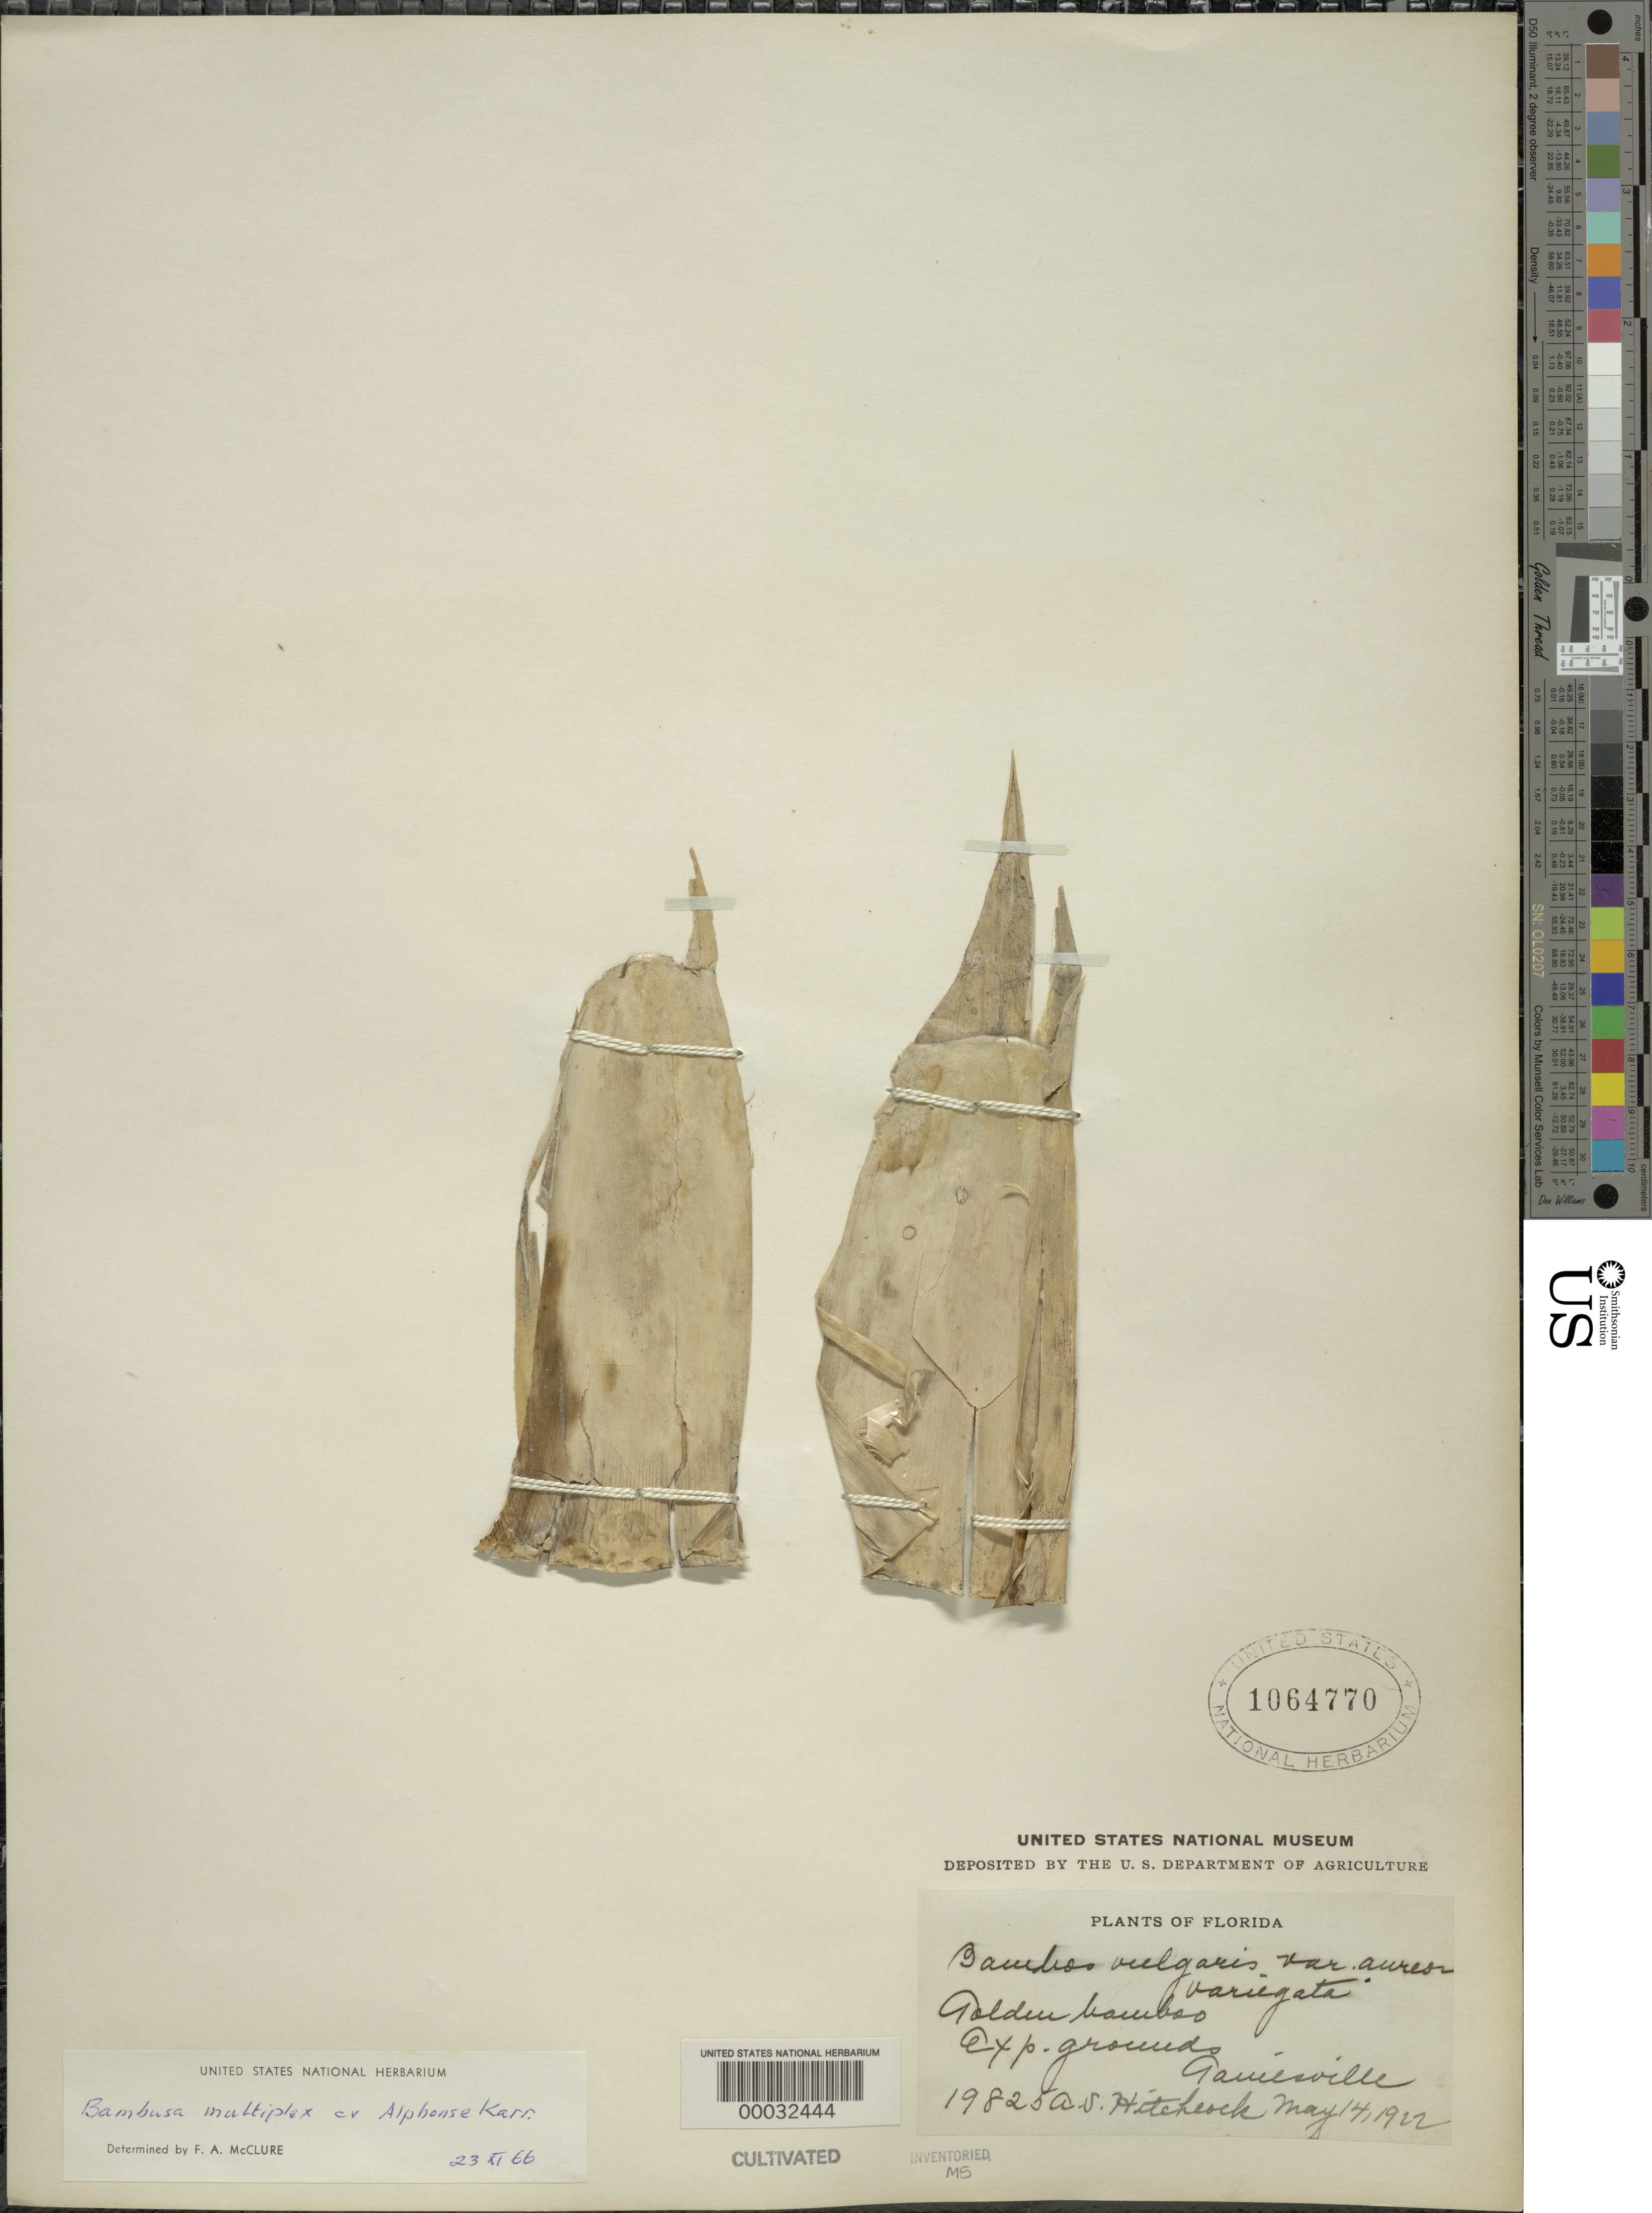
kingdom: Plantae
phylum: Tracheophyta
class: Liliopsida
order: Poales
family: Poaceae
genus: Bambusa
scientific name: Bambusa multiplex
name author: (Lour.) Raeusch. ex Schult. & Schult. f.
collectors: A. S. Hitchcock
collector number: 19825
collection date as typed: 14 May 1922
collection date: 1922-05-14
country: United States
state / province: Florida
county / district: Alachua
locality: Gainesville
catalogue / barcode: US 1064770